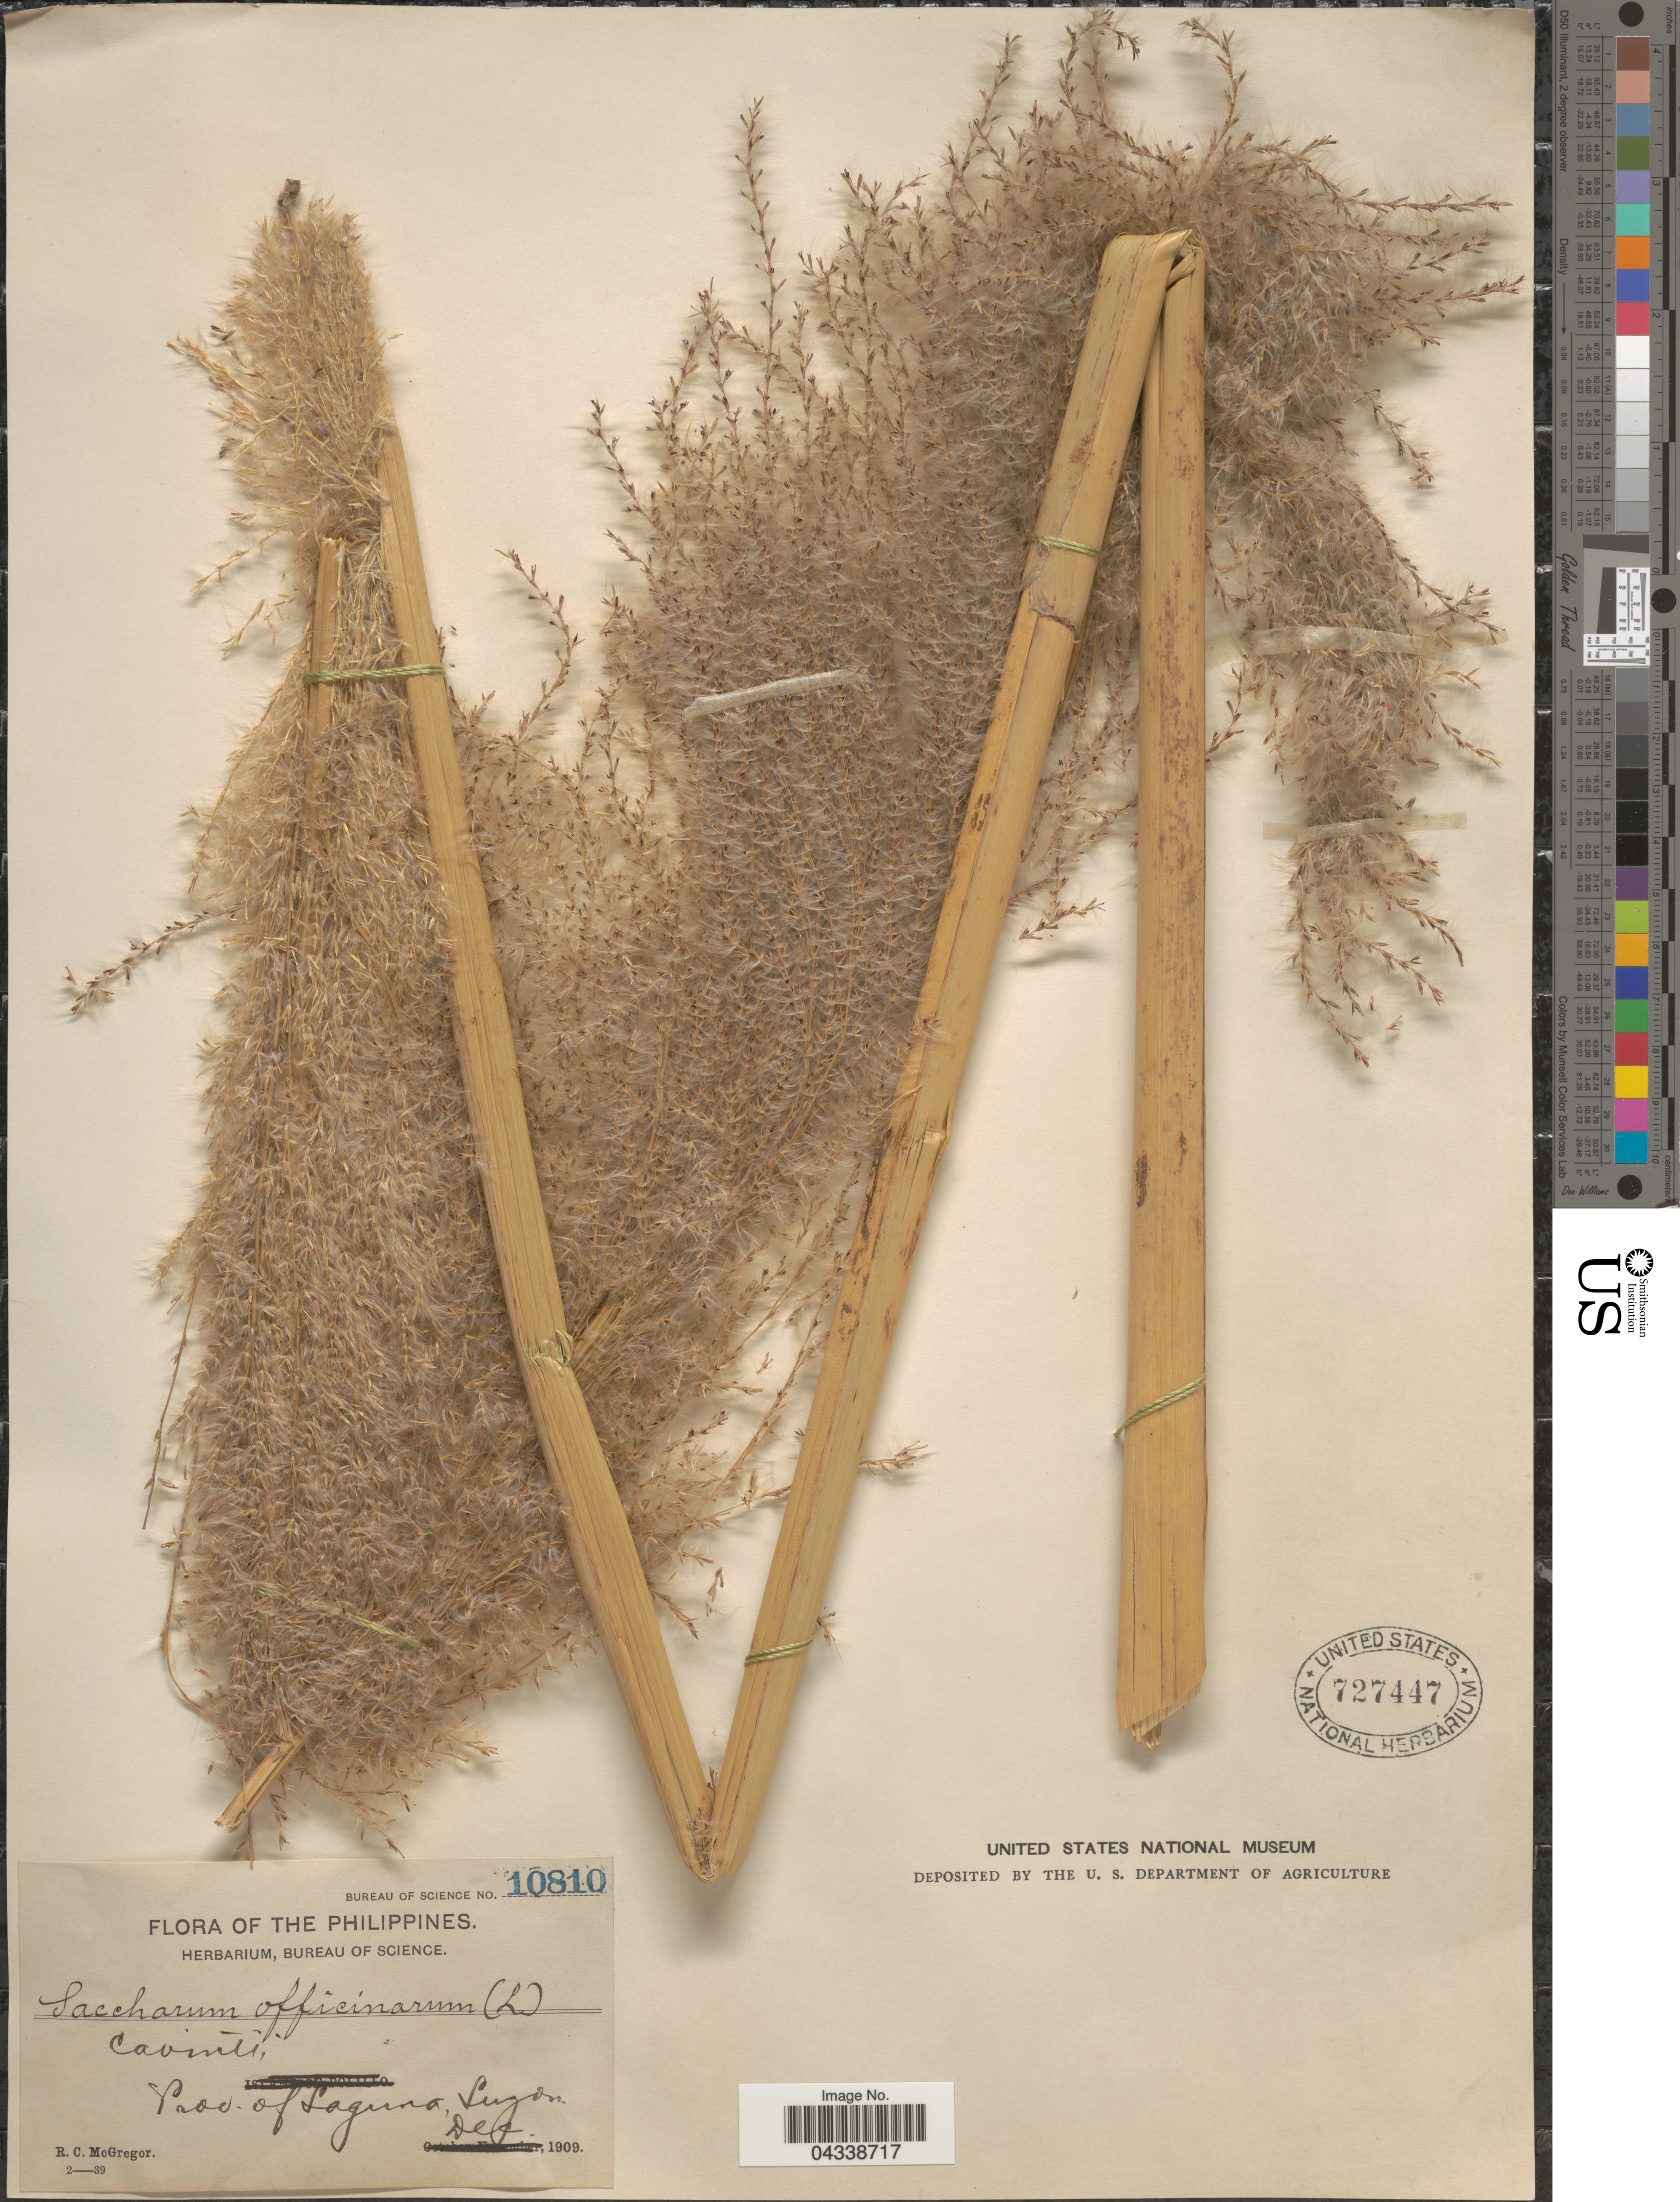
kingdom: Plantae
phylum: Tracheophyta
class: Liliopsida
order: Poales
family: Poaceae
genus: Saccharum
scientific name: Saccharum officinarum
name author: L.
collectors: R. C. McGregor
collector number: Bureau of Science 10810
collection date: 1909-12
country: Philippines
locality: Cavinti, Prov. of Laguna, Luzon.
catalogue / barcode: US 727447